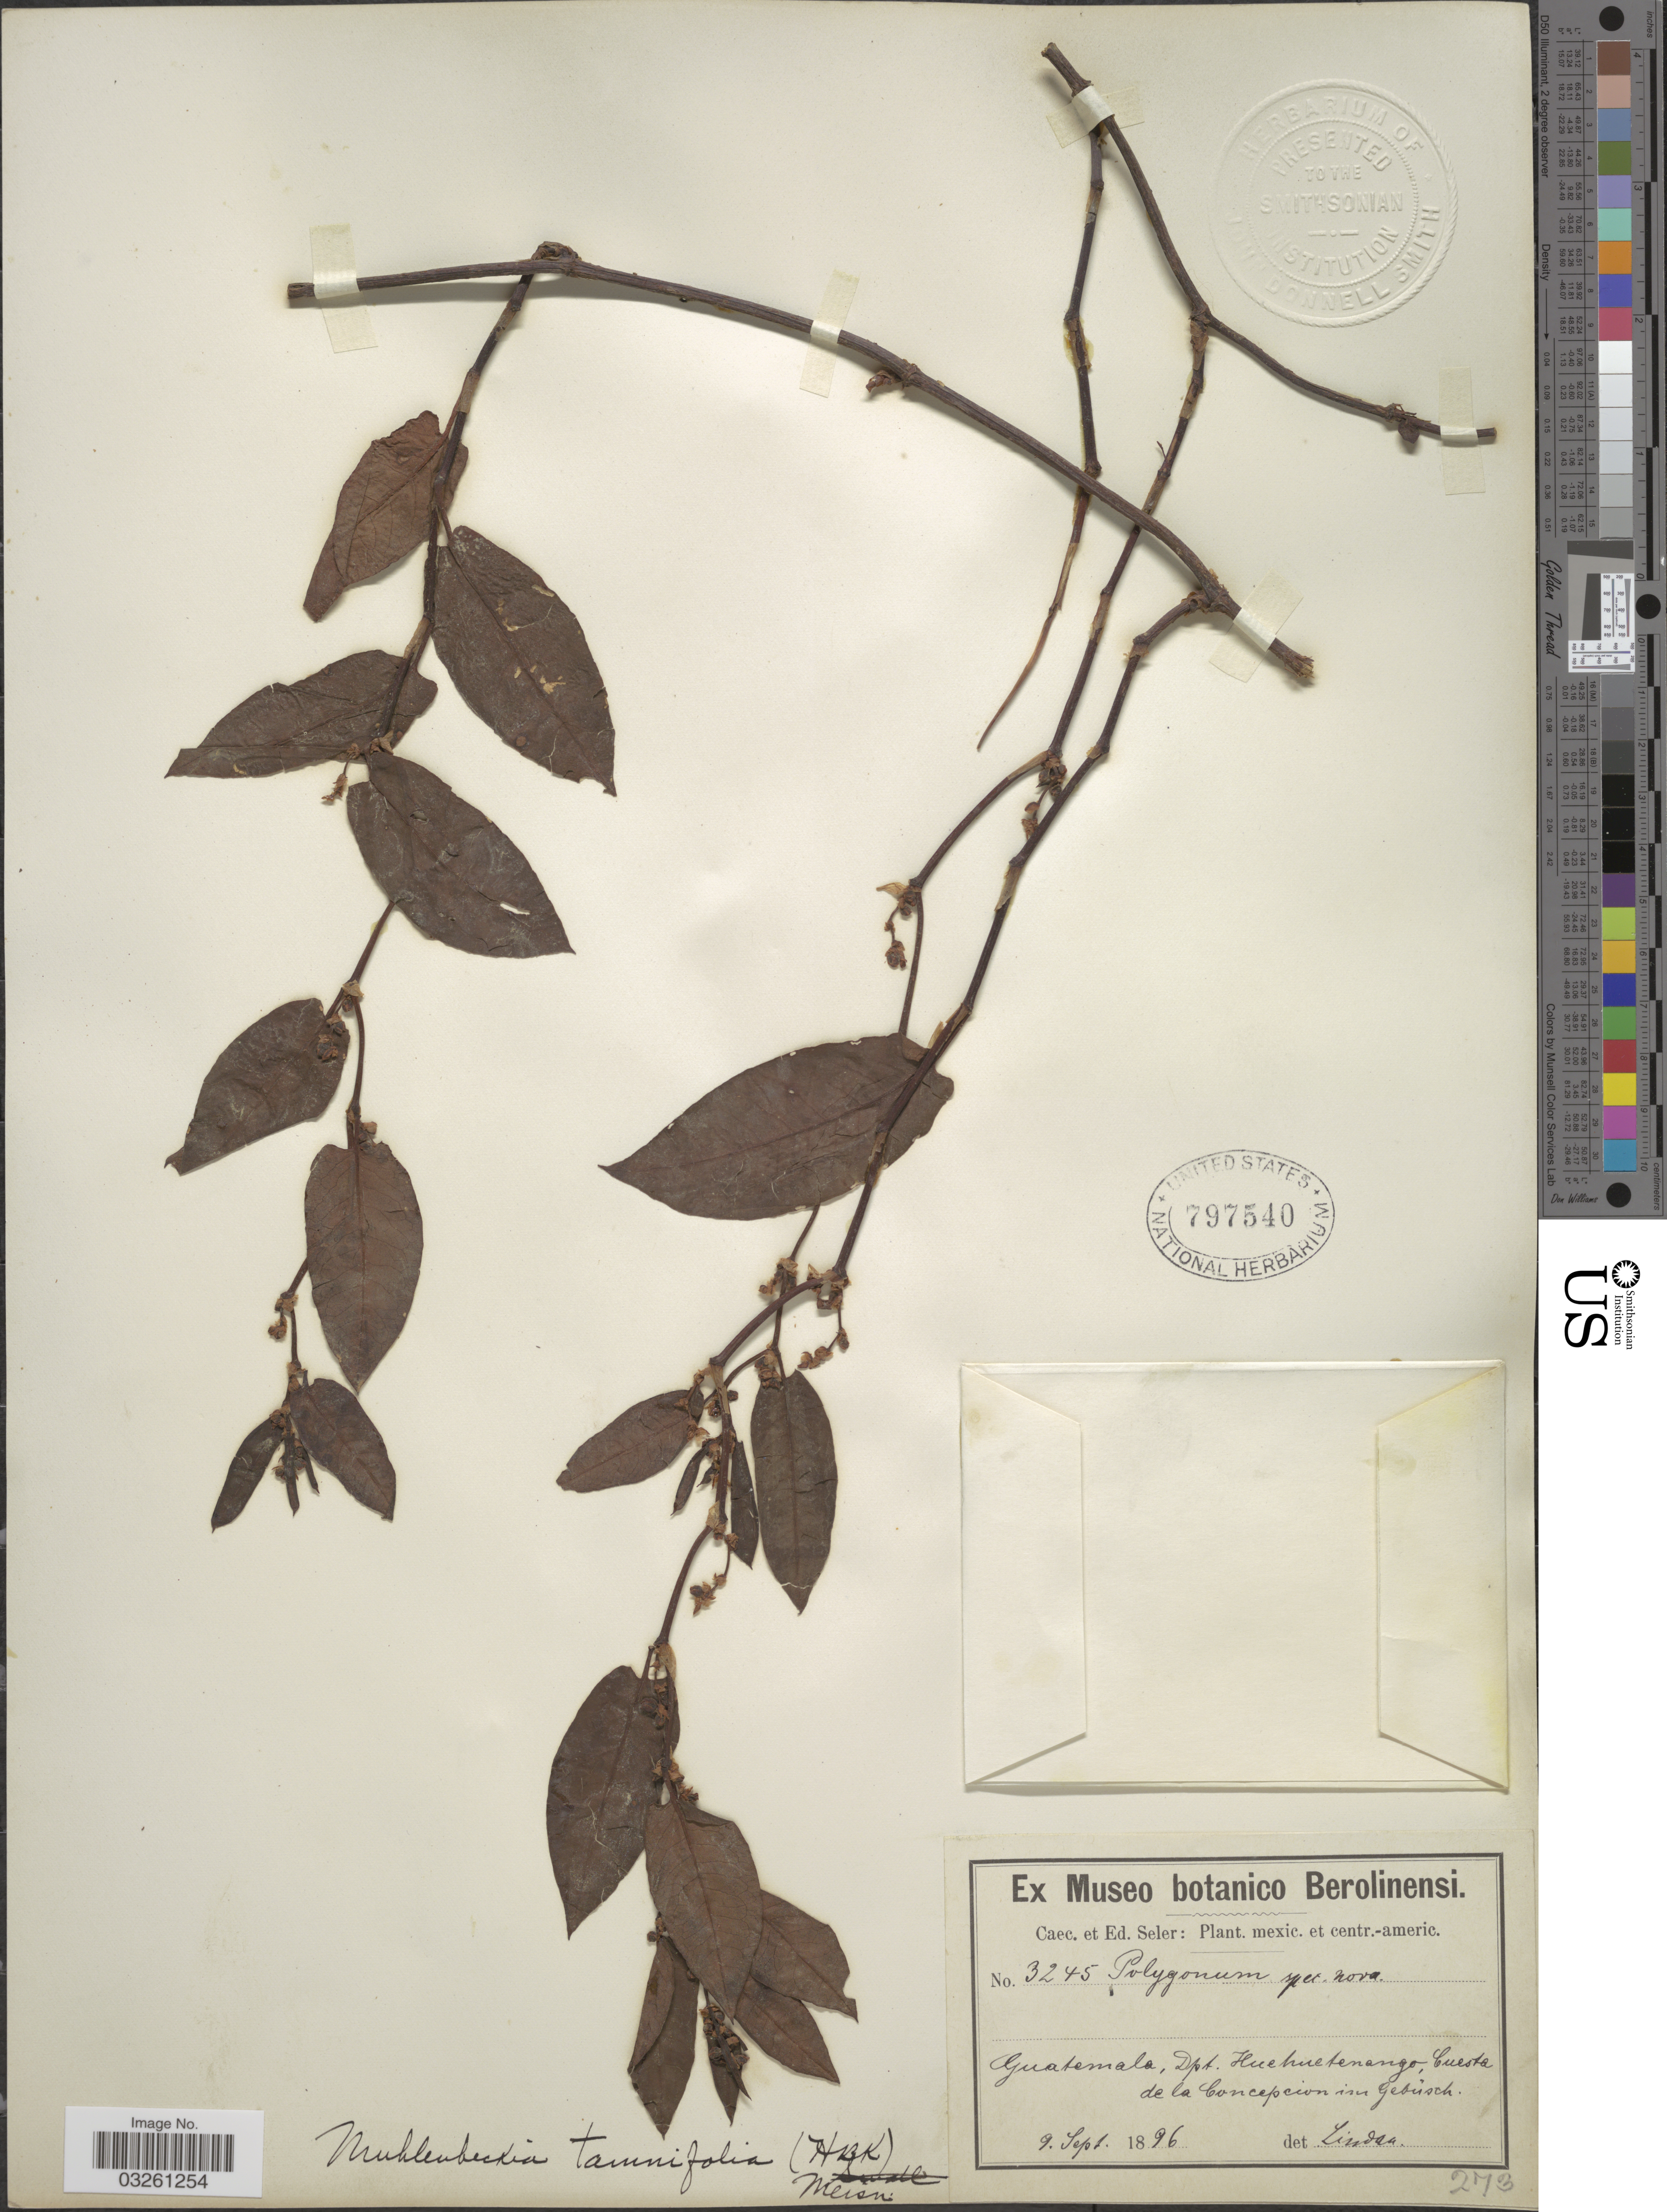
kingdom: Plantae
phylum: Tracheophyta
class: Magnoliopsida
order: Caryophyllales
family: Polygonaceae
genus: Muehlenbeckia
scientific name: Muehlenbeckia tamnifolia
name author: (Kunth) Meisn.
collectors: ex Caec. et Ed Seler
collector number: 3245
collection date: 1896-09-09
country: Guatemala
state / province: Huehuetenango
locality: Dpt. Huehuetenango. Cuesta de la Concepcion im Gebüsch.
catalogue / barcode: US 797540